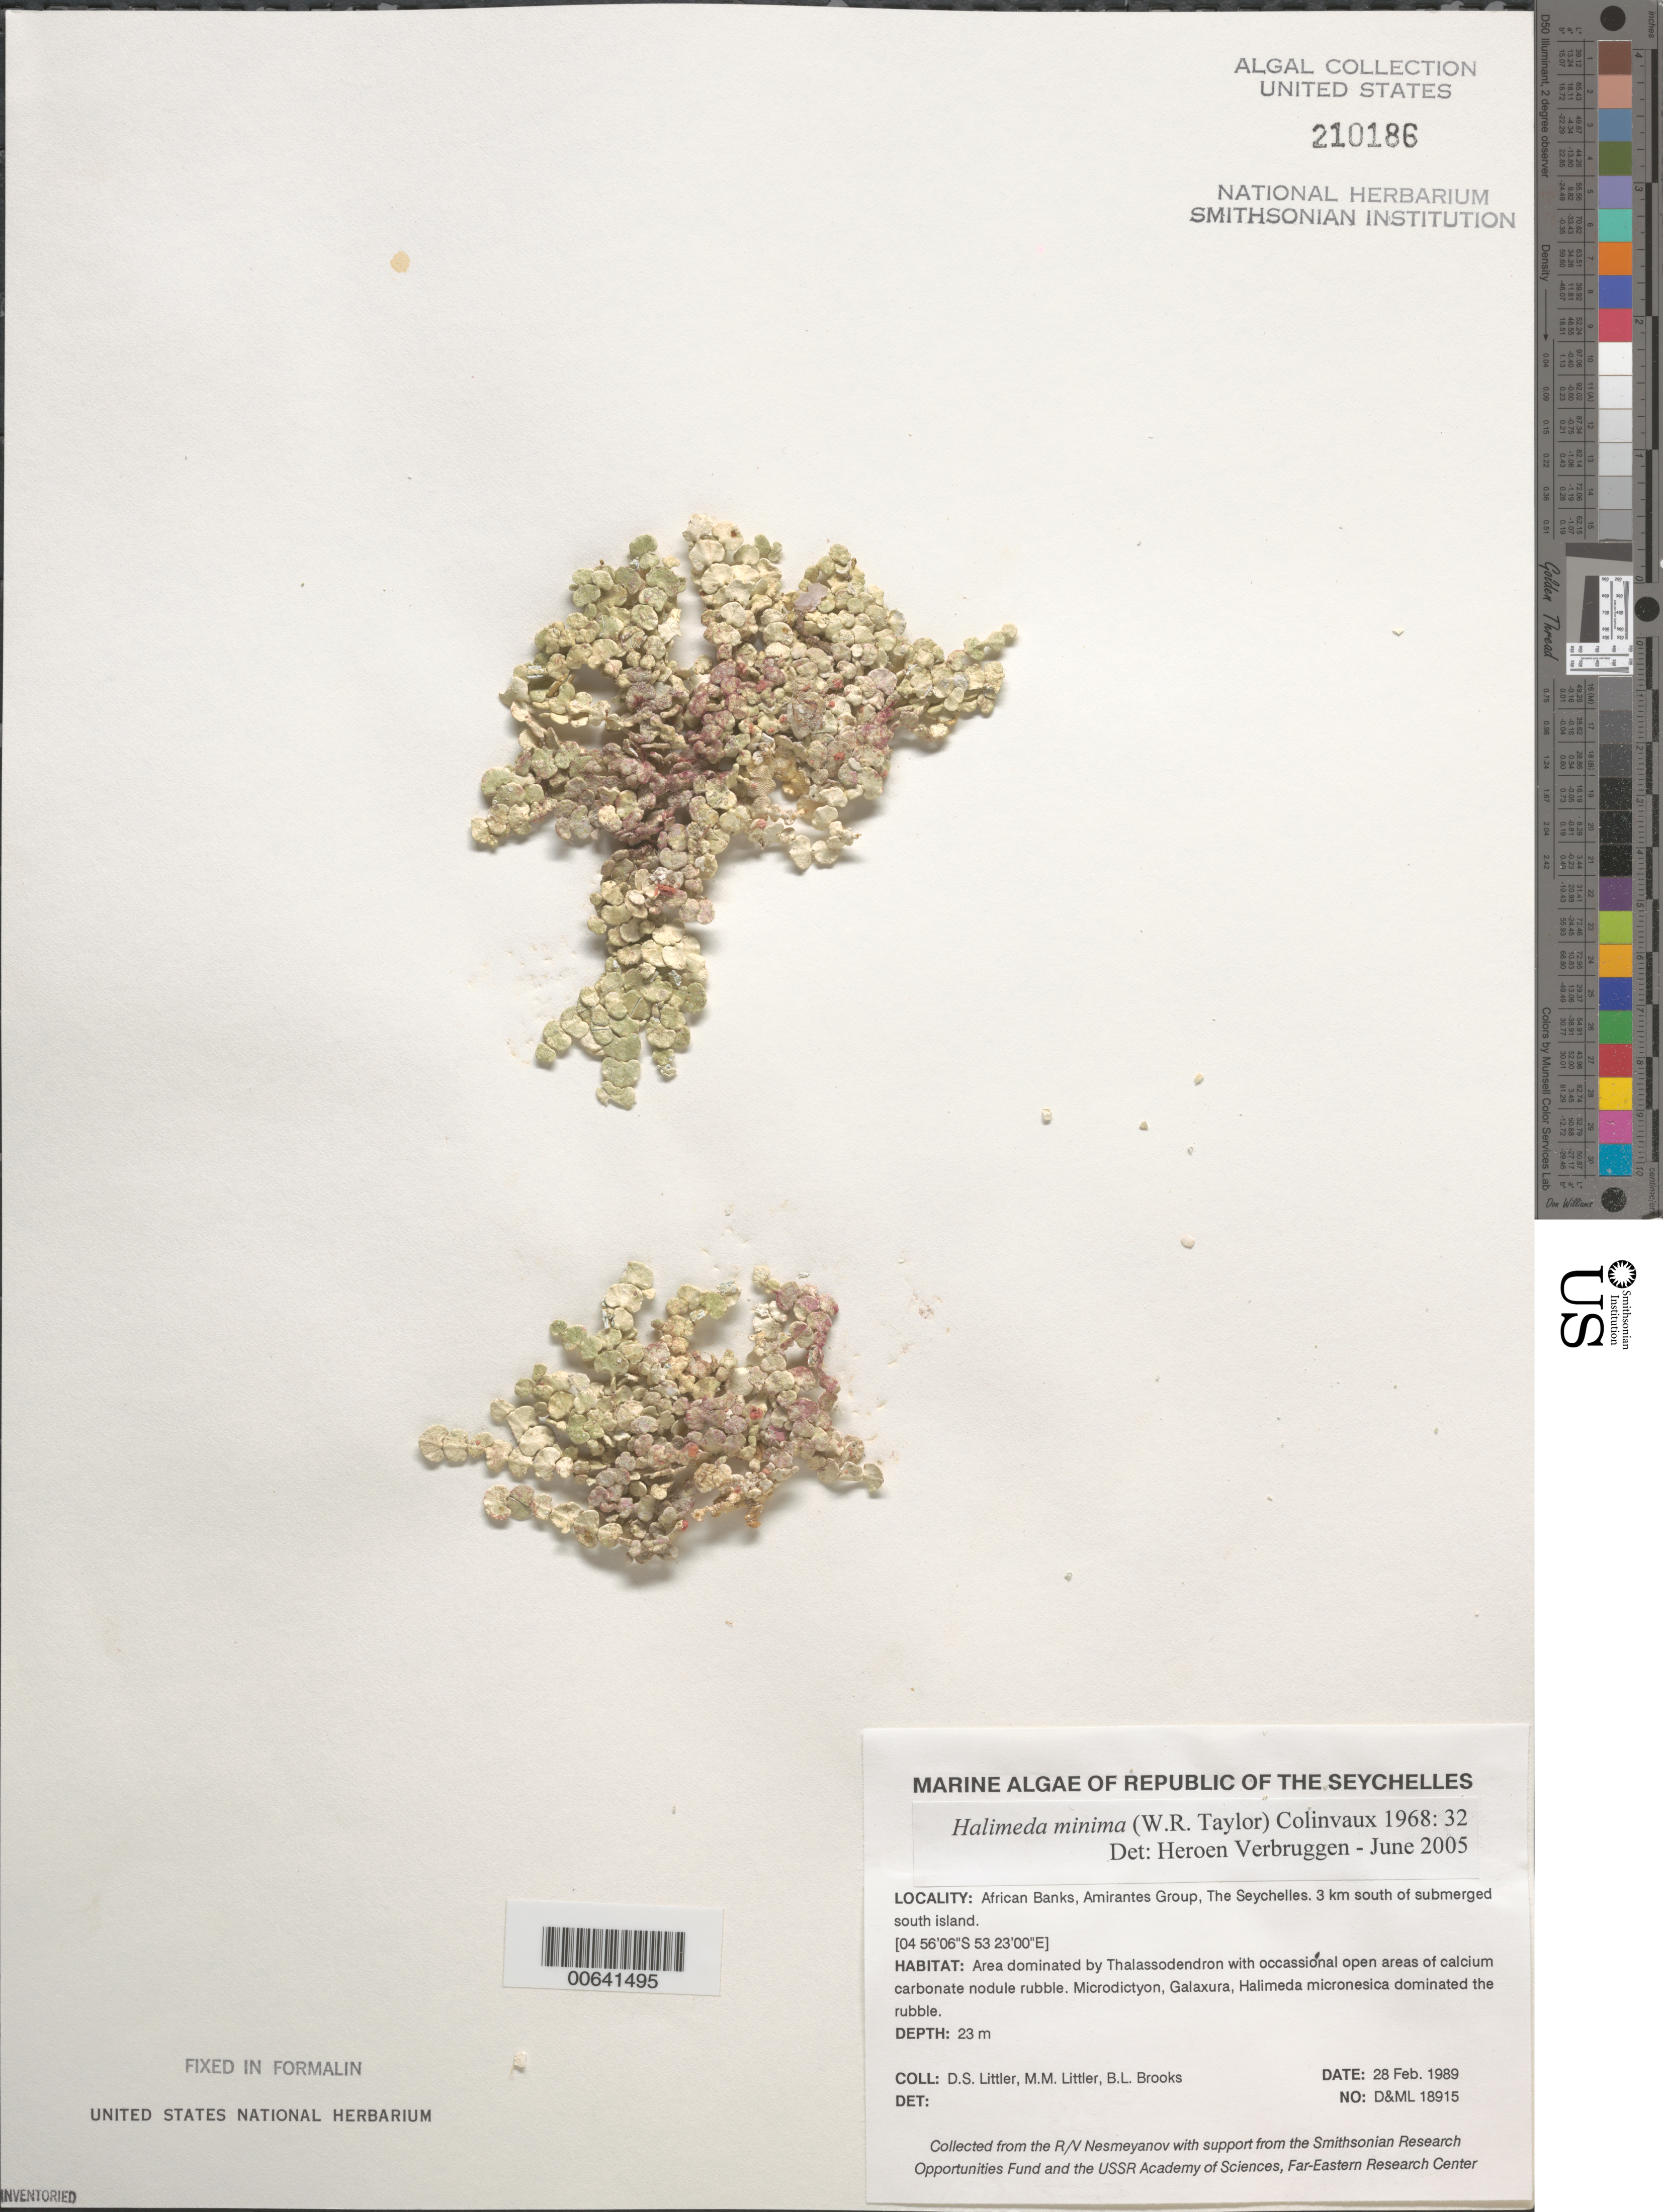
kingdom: Plantae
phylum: Chlorophyta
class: Ulvophyceae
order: Bryopsidales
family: Halimedaceae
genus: Halimeda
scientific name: Halimeda minima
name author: (W.R. Taylor) Hillis-Colinvaux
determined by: Verbruggen, H.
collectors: D. S. Littler, M. M. Littler & B. Brooks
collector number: D&ML 18915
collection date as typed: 28 Feb 1989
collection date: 1989-02-28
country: Seychelles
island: African Banks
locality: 3 km south of submerged South Island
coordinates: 04 56'06"S, 53 23'00"E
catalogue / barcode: US 210186